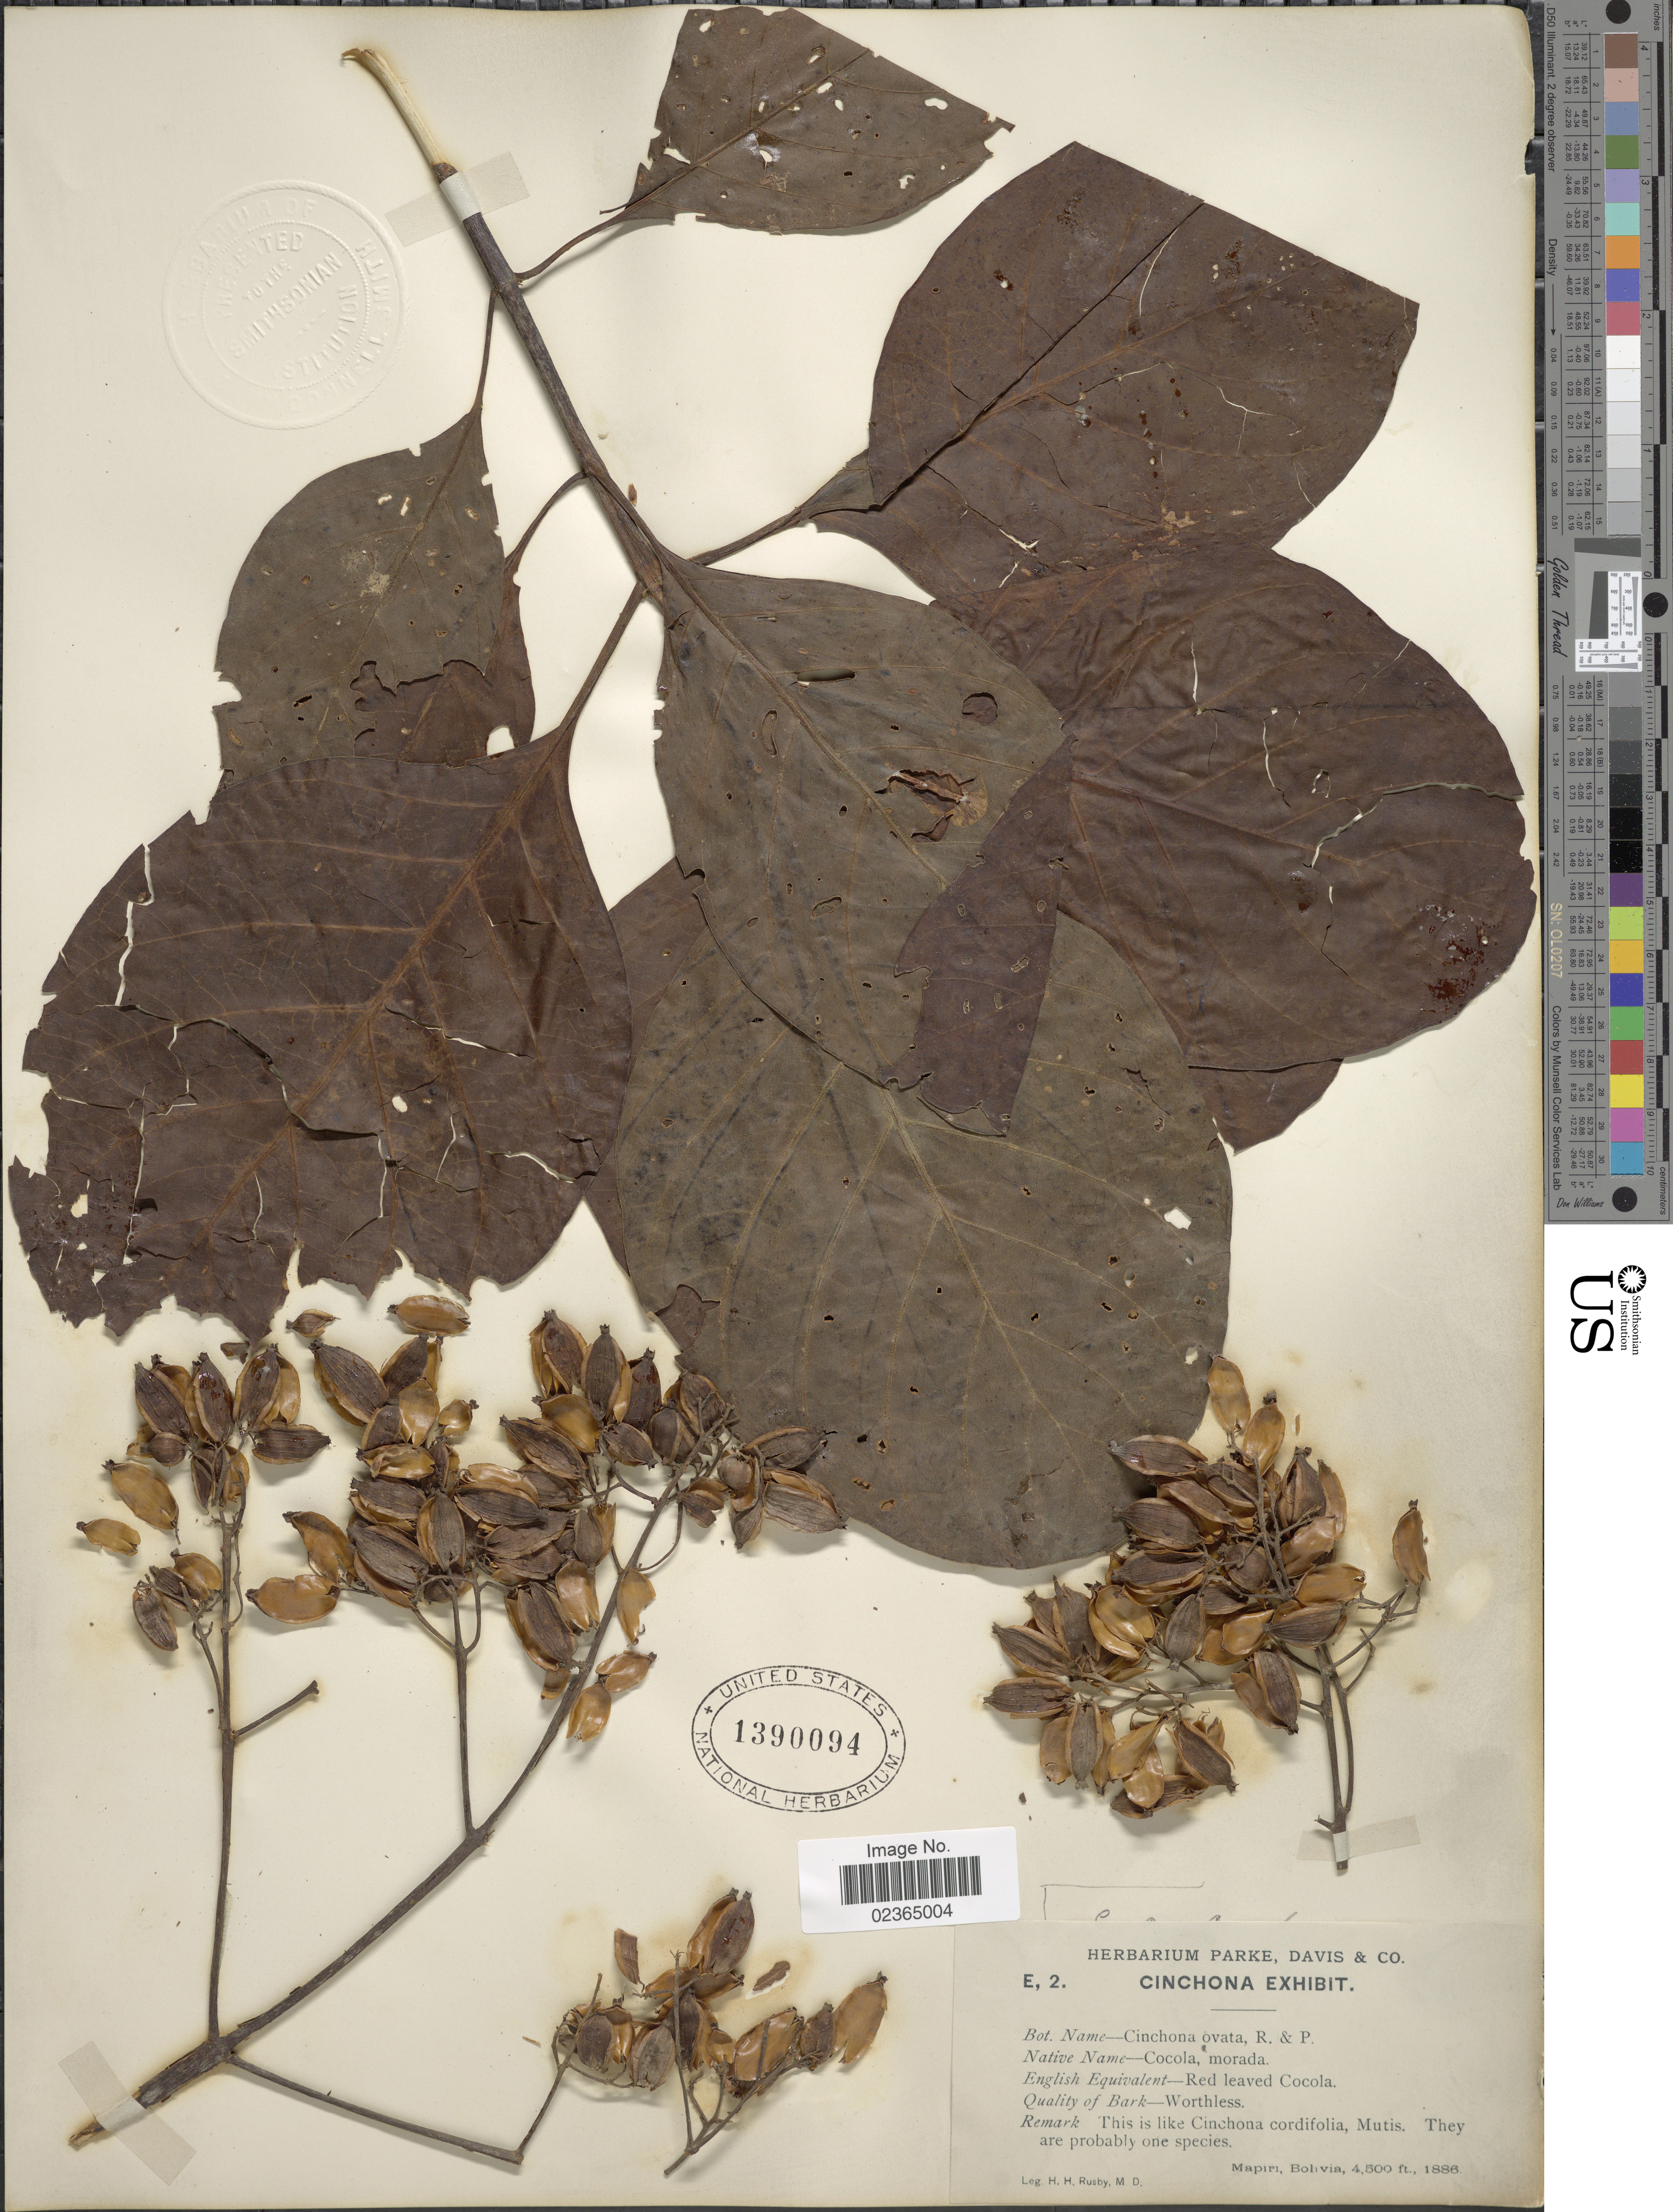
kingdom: Plantae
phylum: Tracheophyta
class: Magnoliopsida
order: Gentianales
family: Rubiaceae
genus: Cinchona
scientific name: Cinchona pubescens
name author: Vahl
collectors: H. H. Rusby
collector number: E, 2.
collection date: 1886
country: Bolivia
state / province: La Páz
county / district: Larecaja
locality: Mapiri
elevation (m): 1372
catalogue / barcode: US 1390094